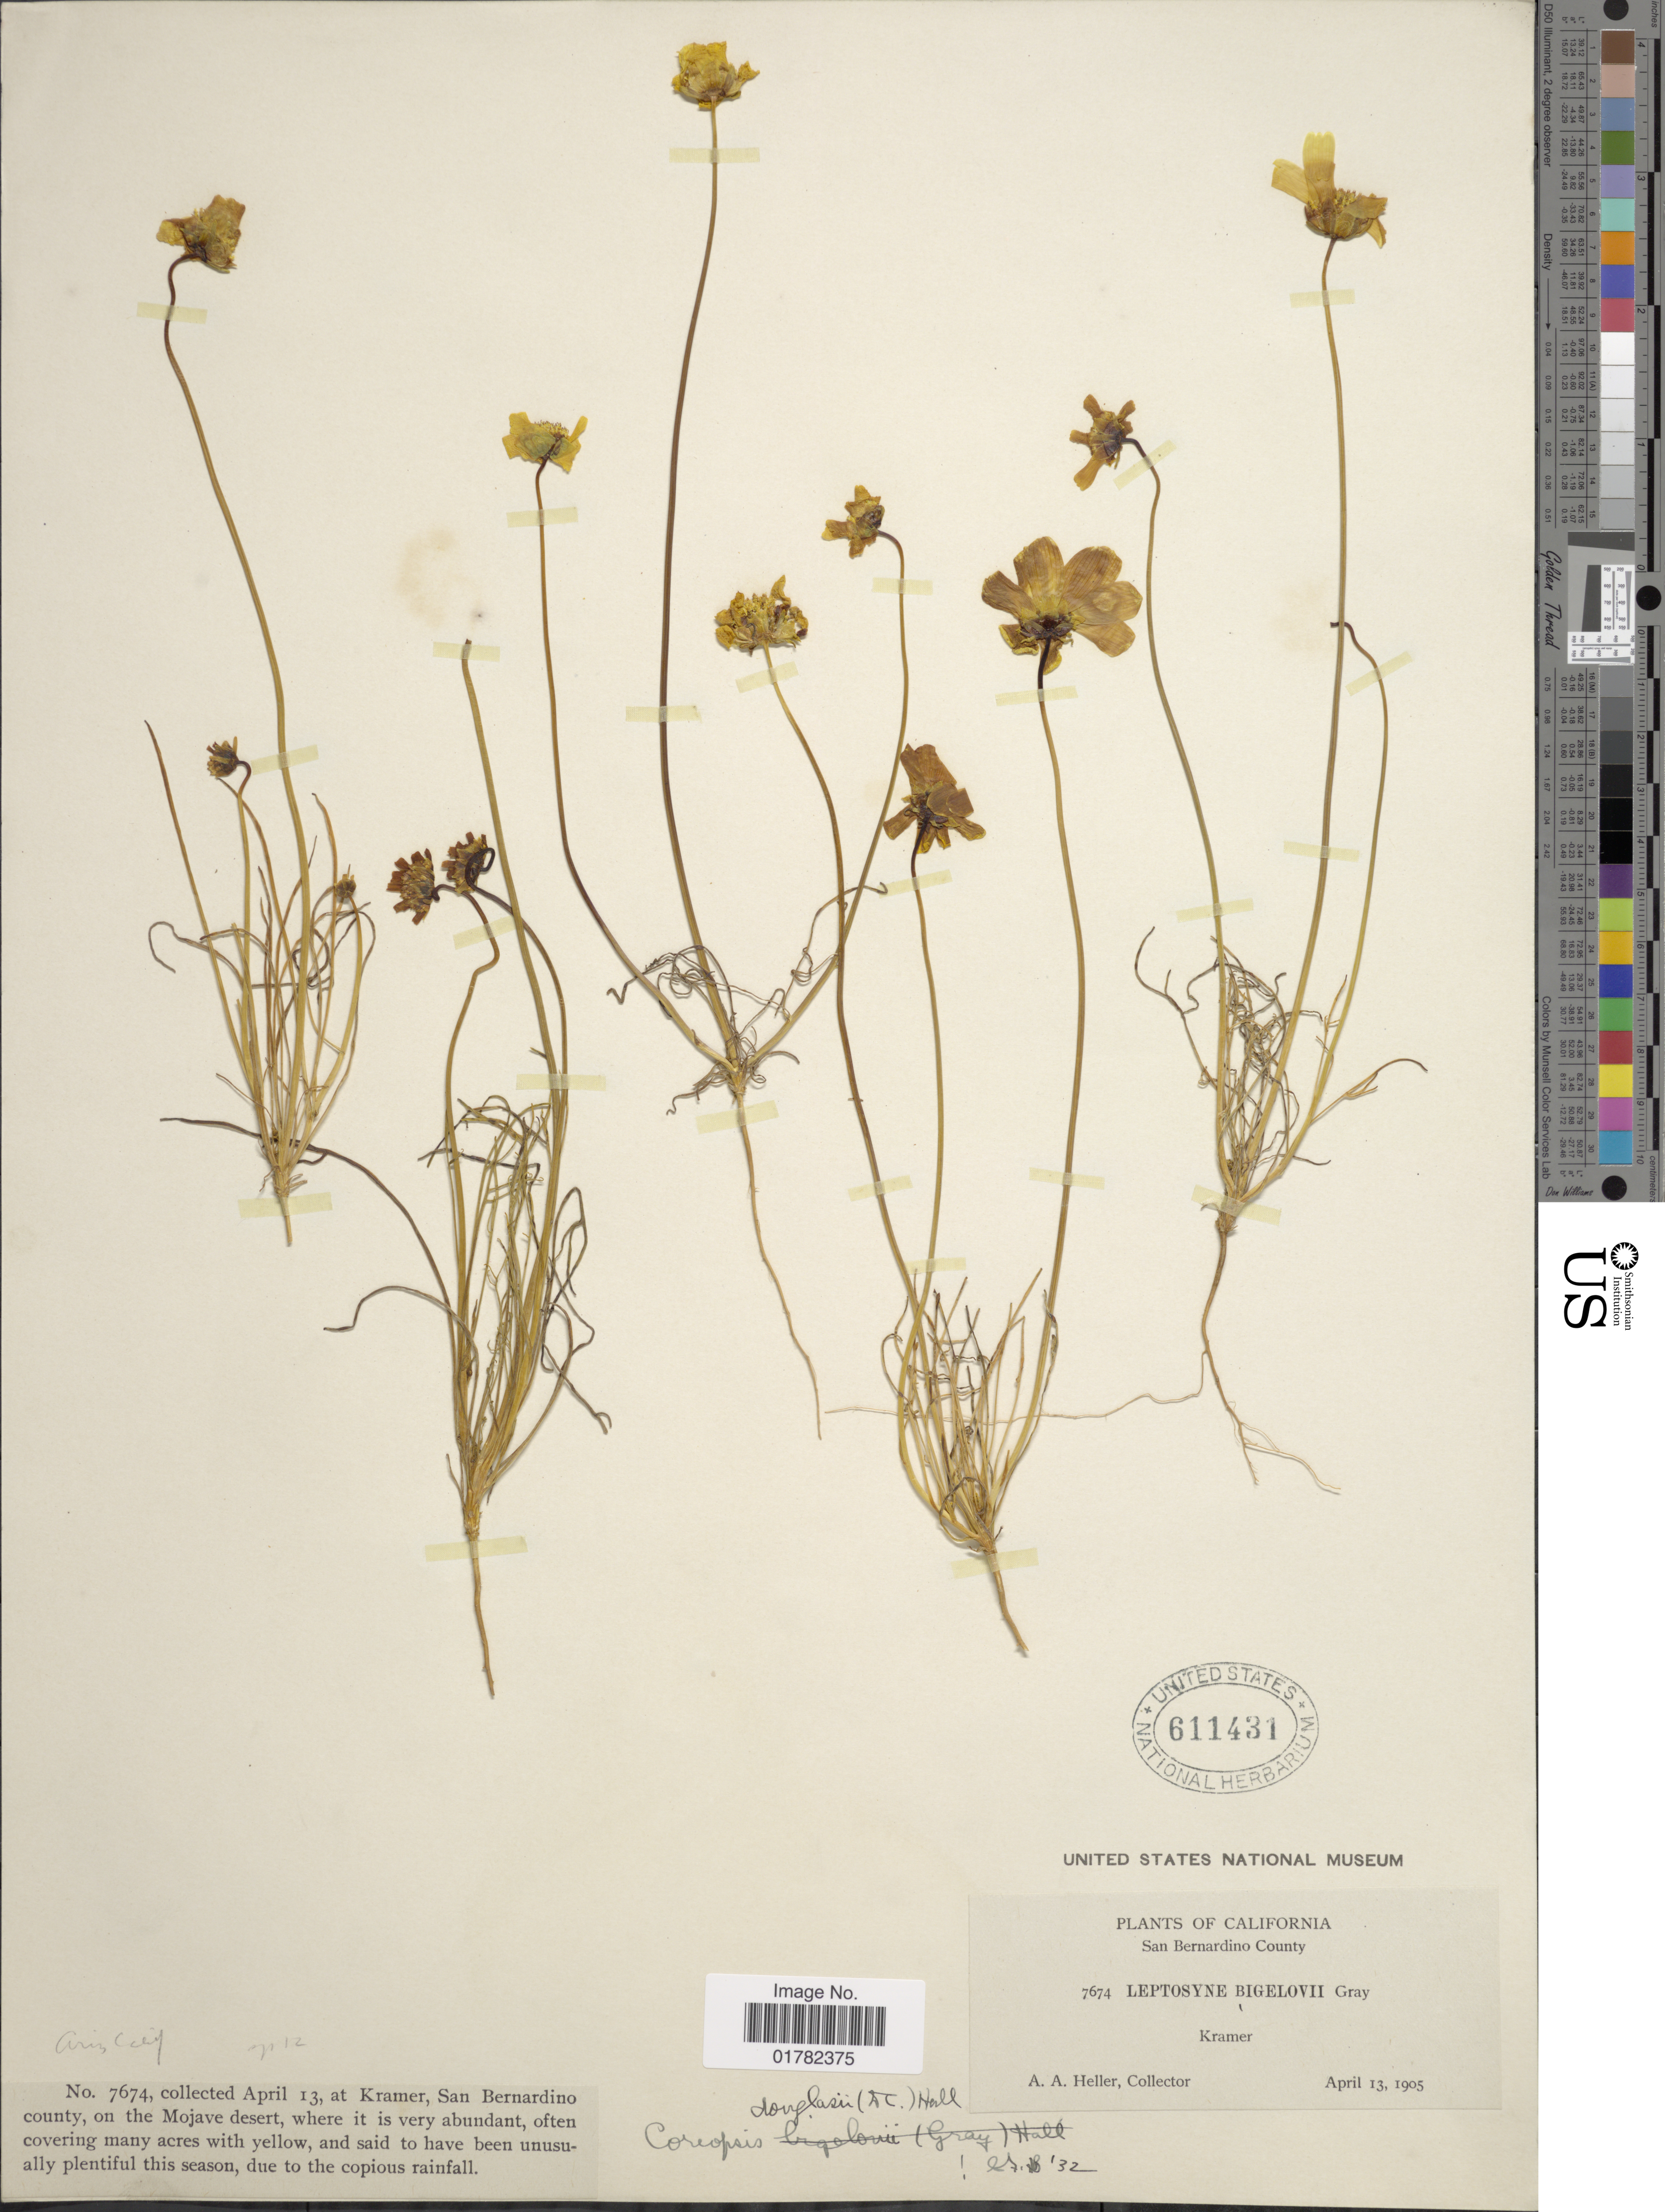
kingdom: Plantae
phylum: Tracheophyta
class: Magnoliopsida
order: Asterales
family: Asteraceae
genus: Coreopsis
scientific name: Coreopsis douglasii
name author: (DC.) H.M. Hall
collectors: A. A. Heller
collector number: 7674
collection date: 1905-04-13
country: United States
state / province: California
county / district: San Bernardino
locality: San Bernardino County, Kramer, San Bernardino county, on the Mojave desert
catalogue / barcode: US 611431